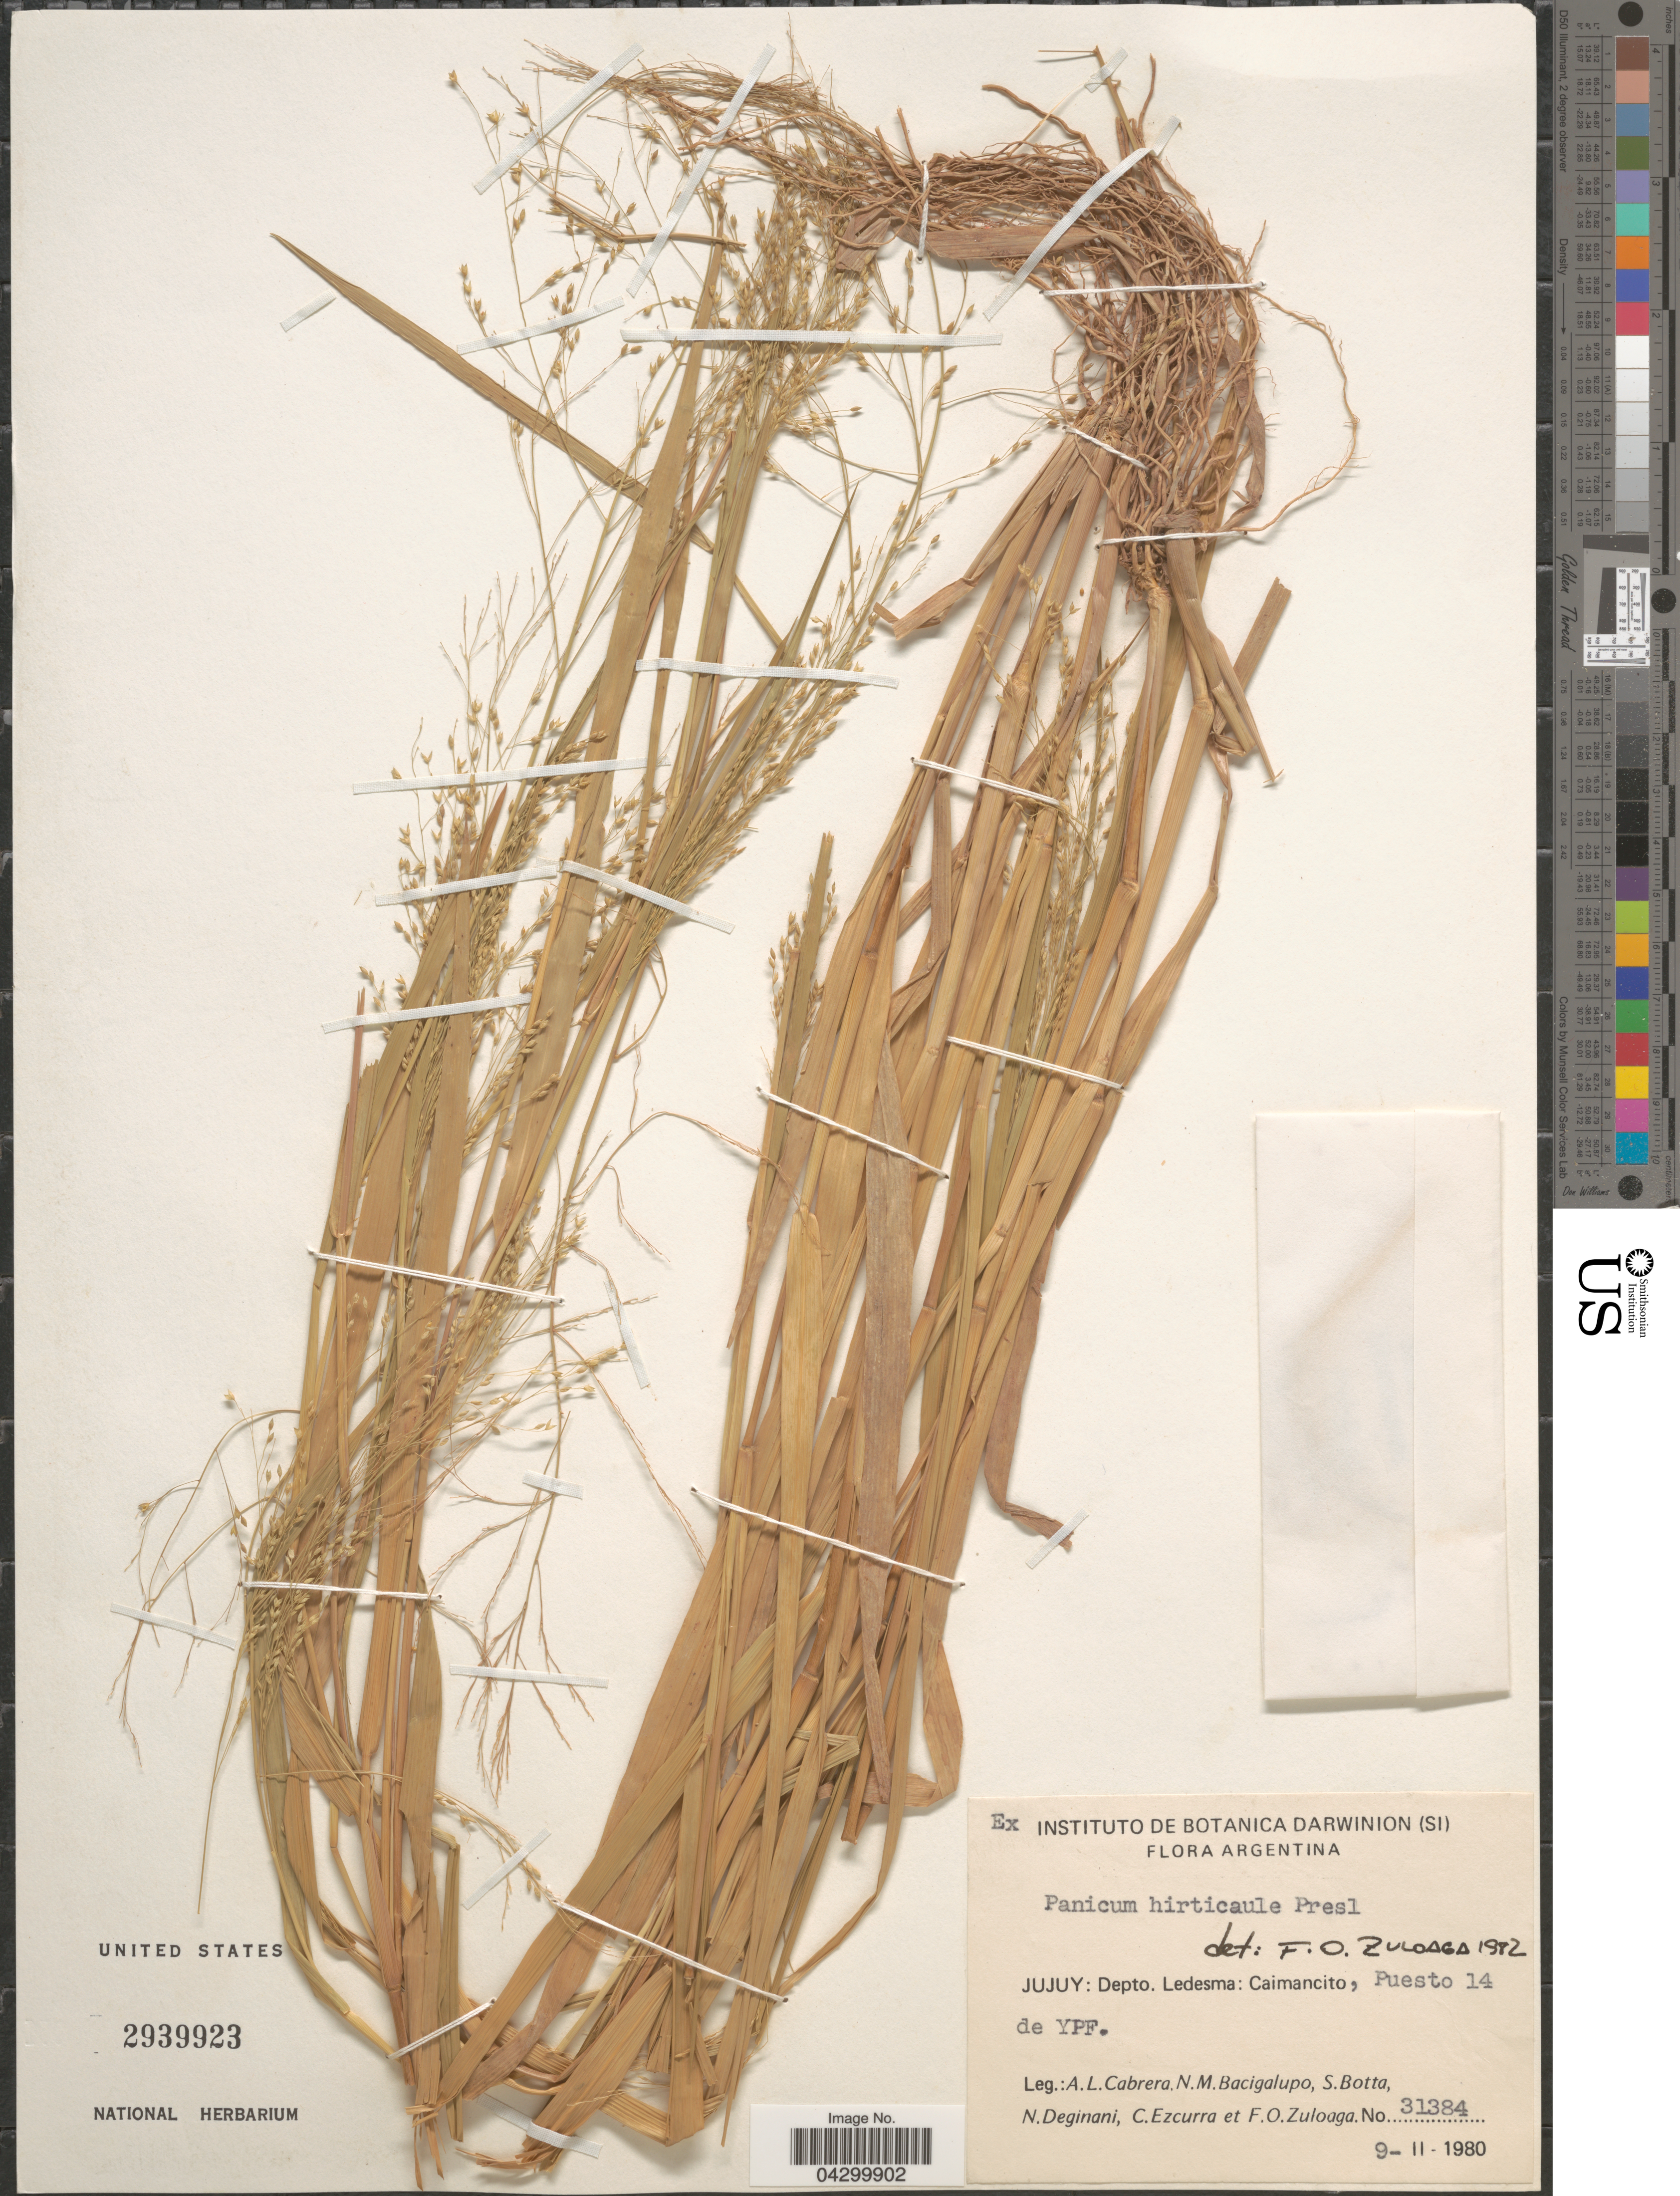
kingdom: Plantae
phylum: Tracheophyta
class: Liliopsida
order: Poales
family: Poaceae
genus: Panicum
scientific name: Panicum hirticaule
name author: J. Presl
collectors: A. L. Cabrera, N. M. Bacigalupo, S. Botta, N. Deginani & et al.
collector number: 31384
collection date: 1980-02-09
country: Argentina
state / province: Jujuy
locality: Jujuy: Depto. Ledesma: Caimancito, Puesto 14 de YPF.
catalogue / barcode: US 2939923